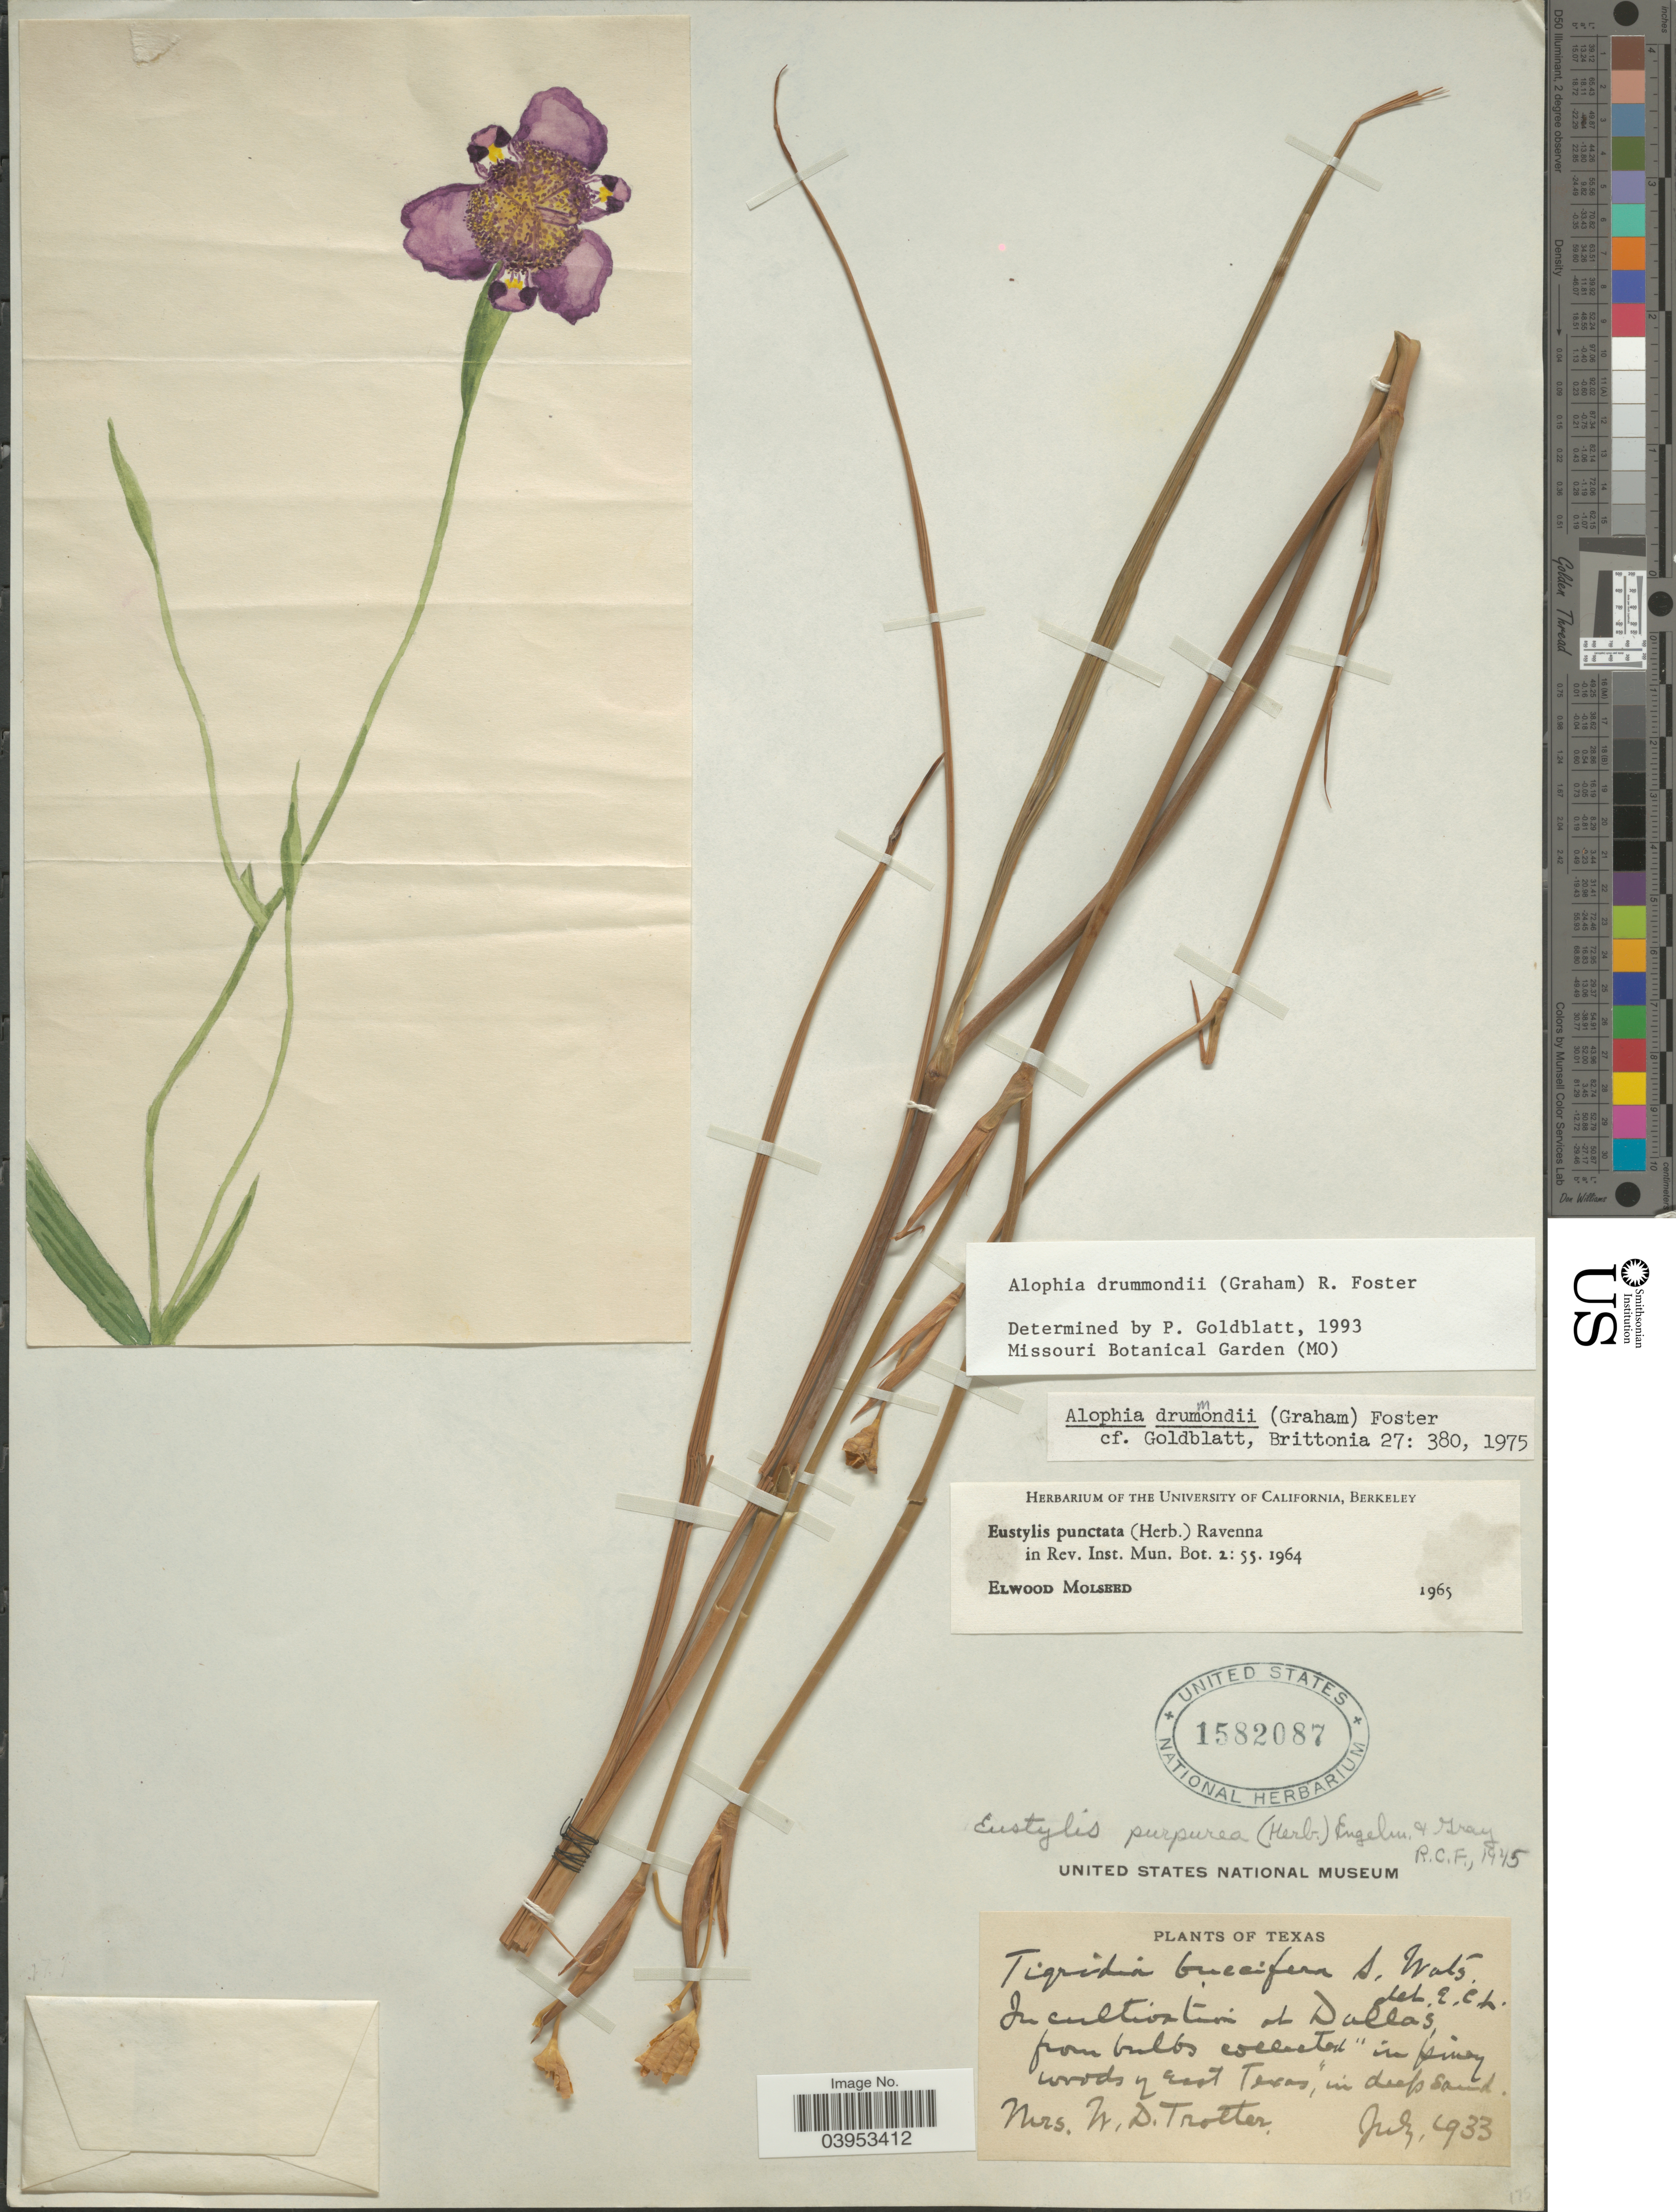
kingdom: Plantae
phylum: Tracheophyta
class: Liliopsida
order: Asparagales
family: Iridaceae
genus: Alophia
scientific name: Alophia drummondii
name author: (Graham) R.C. Foster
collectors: W. Trotter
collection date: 1933-07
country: United States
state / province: Texas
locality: Dallas. Woods of East Texas.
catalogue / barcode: US 1582087